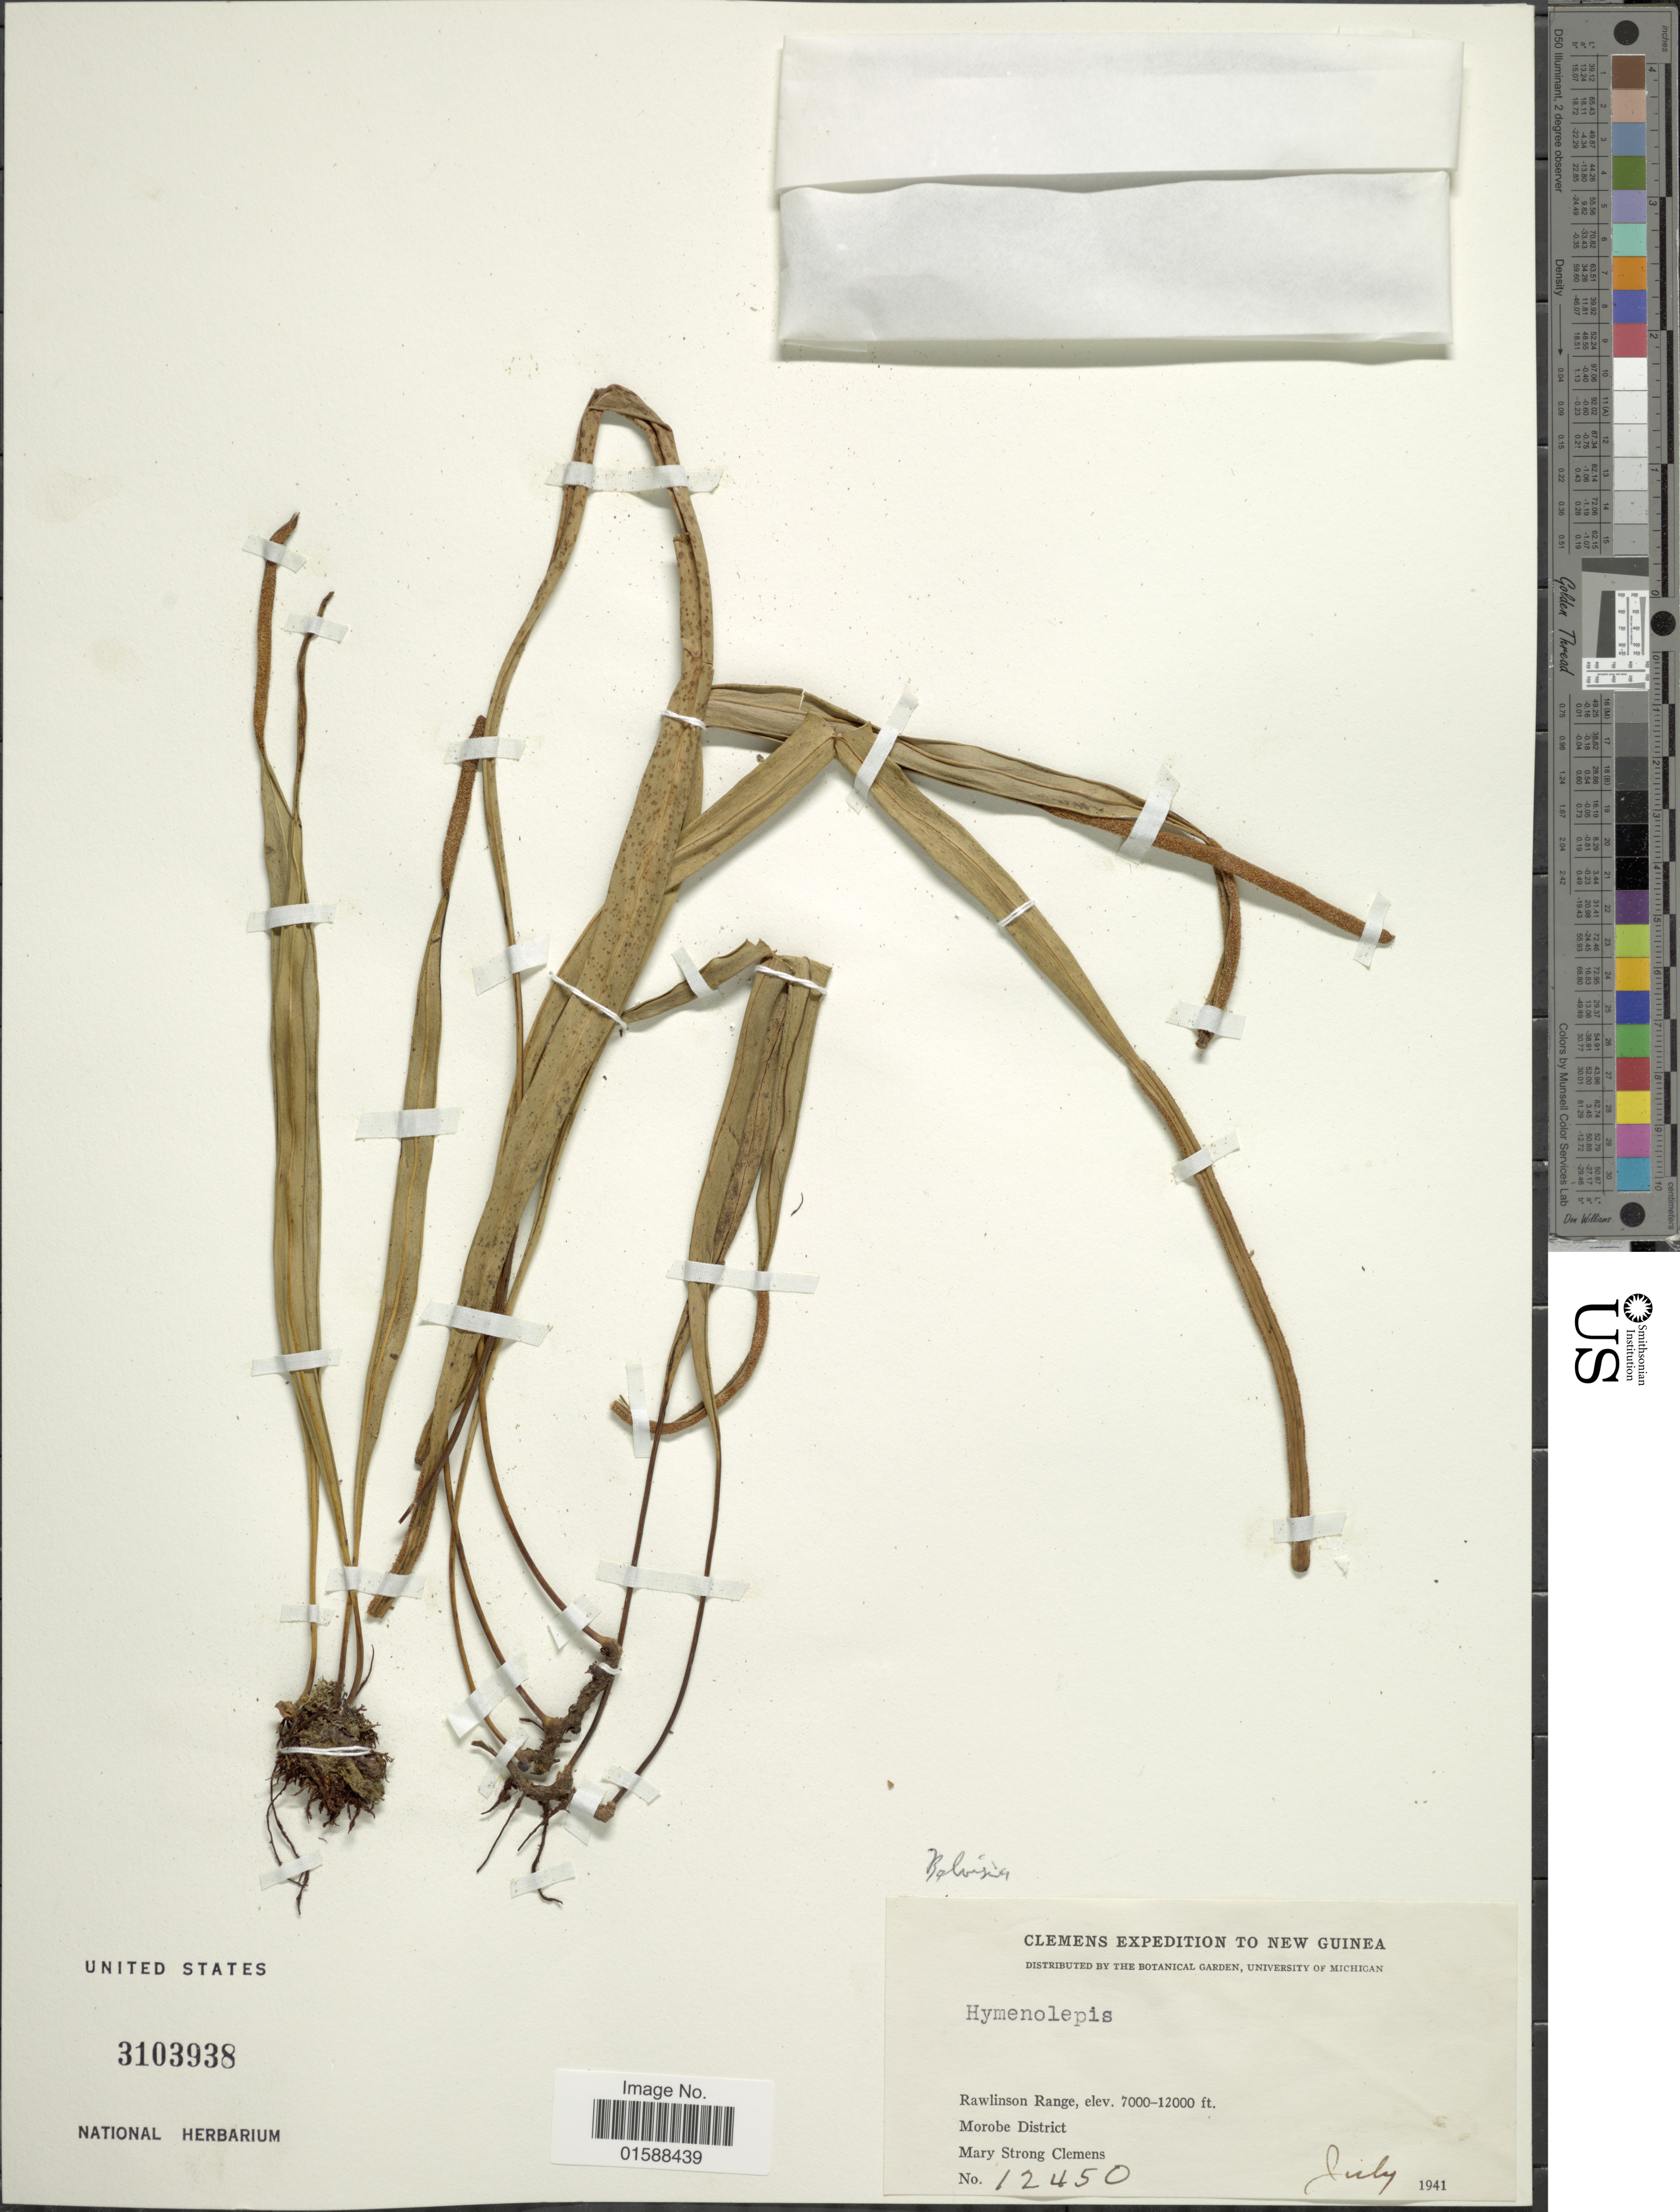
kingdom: Plantae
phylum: Tracheophyta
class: Polypodiopsida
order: Polypodiales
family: Polypodiaceae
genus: Lepisorus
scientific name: Lepisorus sp.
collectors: M. S. Clemens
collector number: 12450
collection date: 1941-07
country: Papua New Guinea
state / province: Morobe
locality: New Guinea. Rawlinson Range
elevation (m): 2134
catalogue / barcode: US 3103938